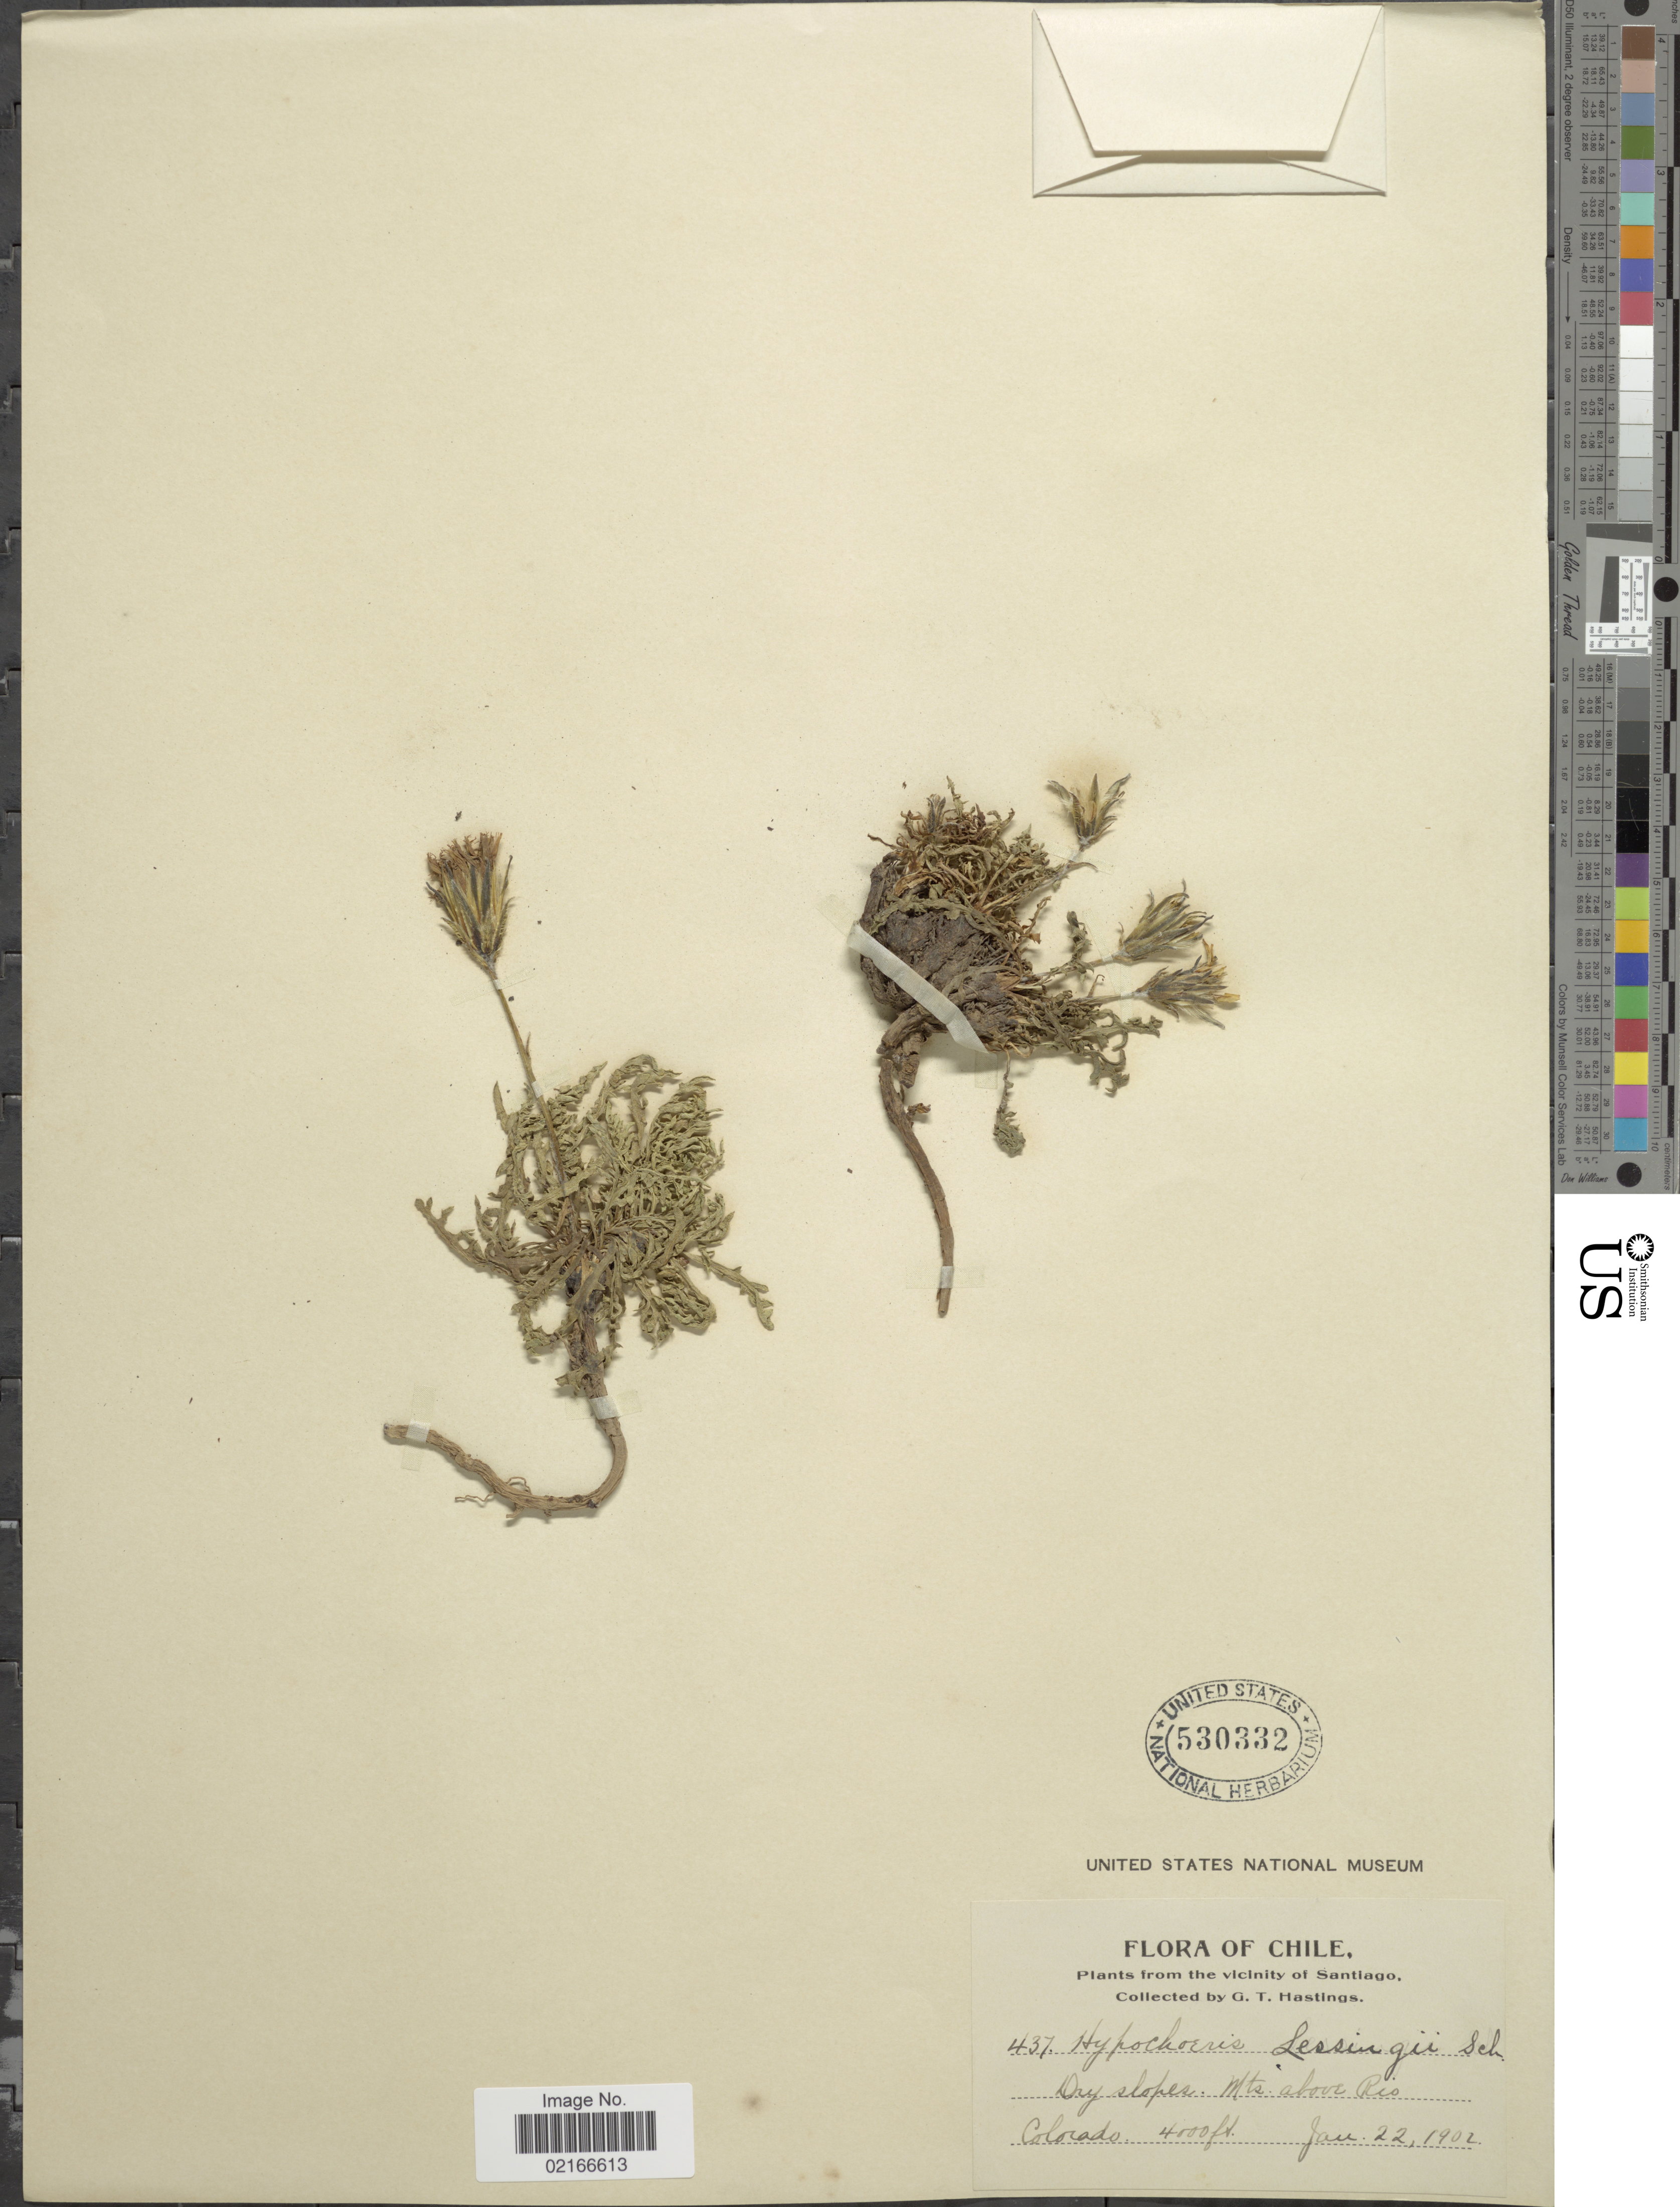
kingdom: Plantae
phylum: Tracheophyta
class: Magnoliopsida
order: Asterales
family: Asteraceae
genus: Hypochaeris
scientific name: Hypochaeris lessingii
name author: (Sch. Bip.) Reiche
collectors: G. Hastings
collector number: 437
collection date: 1902-01-22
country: Chile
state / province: Región Metropolitana (RM)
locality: Vicinity of Santiago. Mts. above Rio Colorado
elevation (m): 1219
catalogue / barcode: US 530332